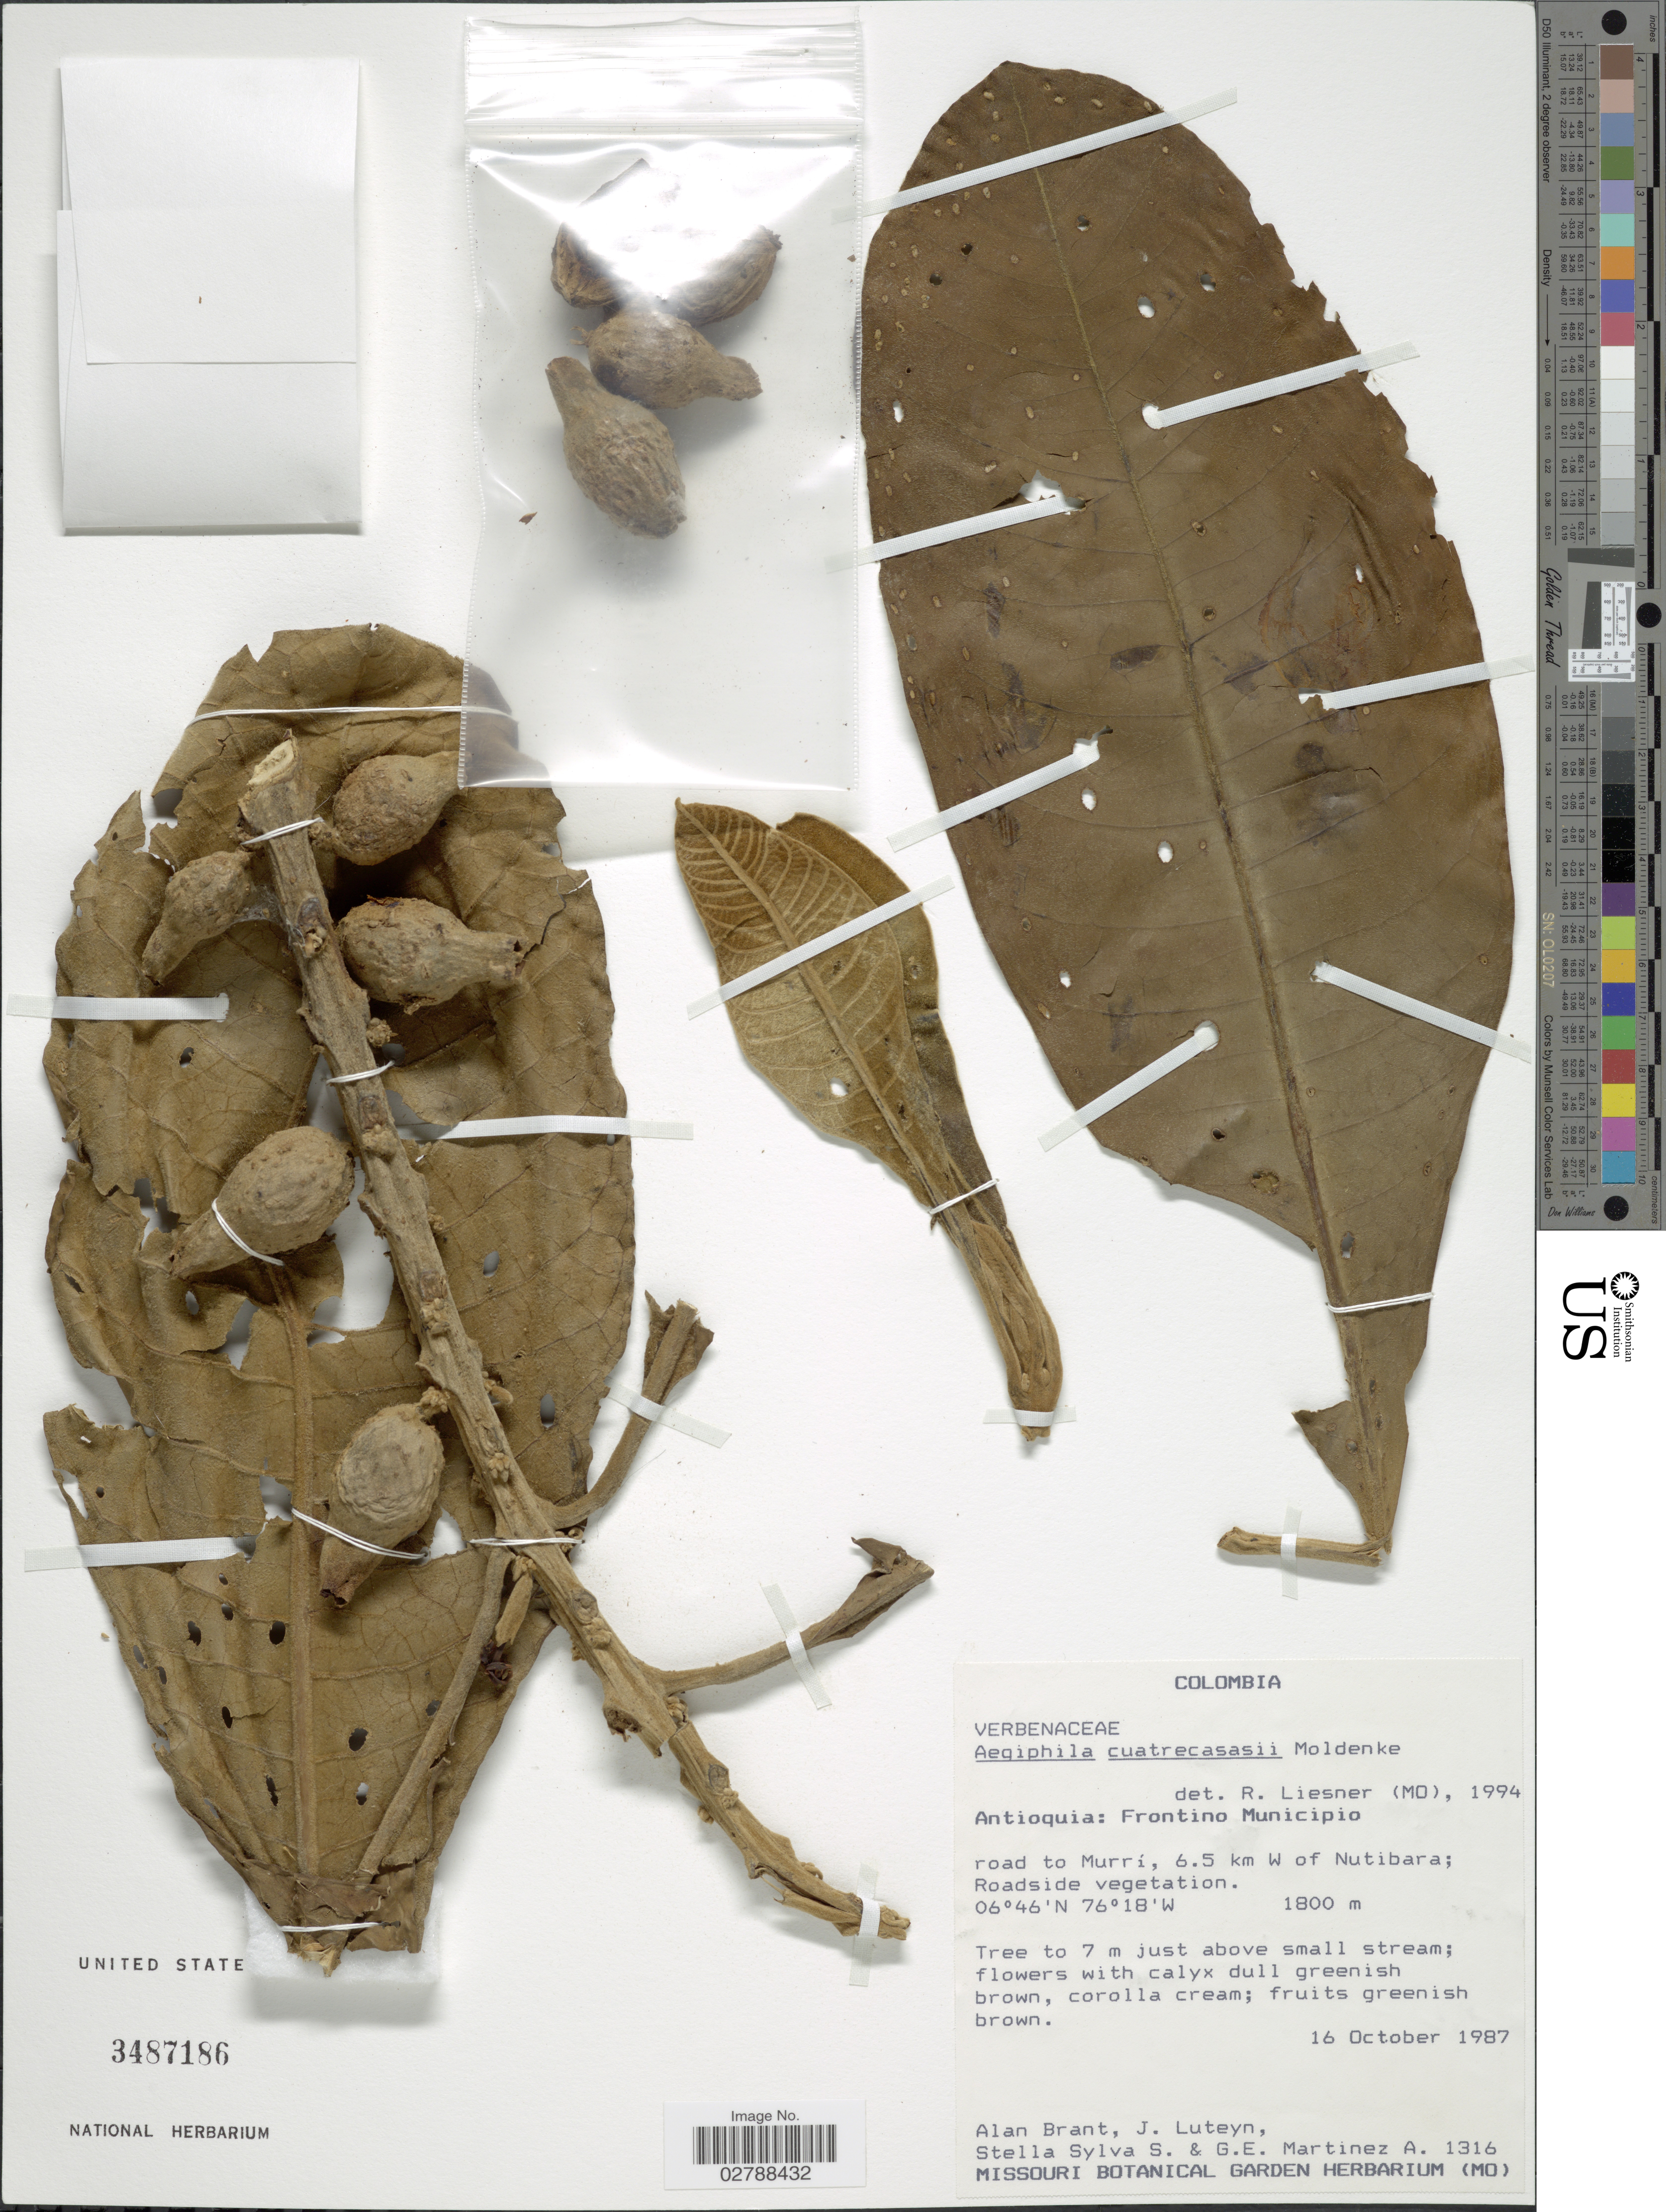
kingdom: Plantae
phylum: Tracheophyta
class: Magnoliopsida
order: Lamiales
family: Lamiaceae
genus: Aegiphila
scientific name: Aegiphila cuatrecasasii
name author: Moldenke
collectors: A. Brant, J. L. Luteyn, S. Sylva & G. Martfnez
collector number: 1316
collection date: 1987-10-16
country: Colombia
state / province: Antioquia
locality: Frontino Municipio, road to Murrí, 6.5 km W of Nutibara.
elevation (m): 1800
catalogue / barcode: US 3487186